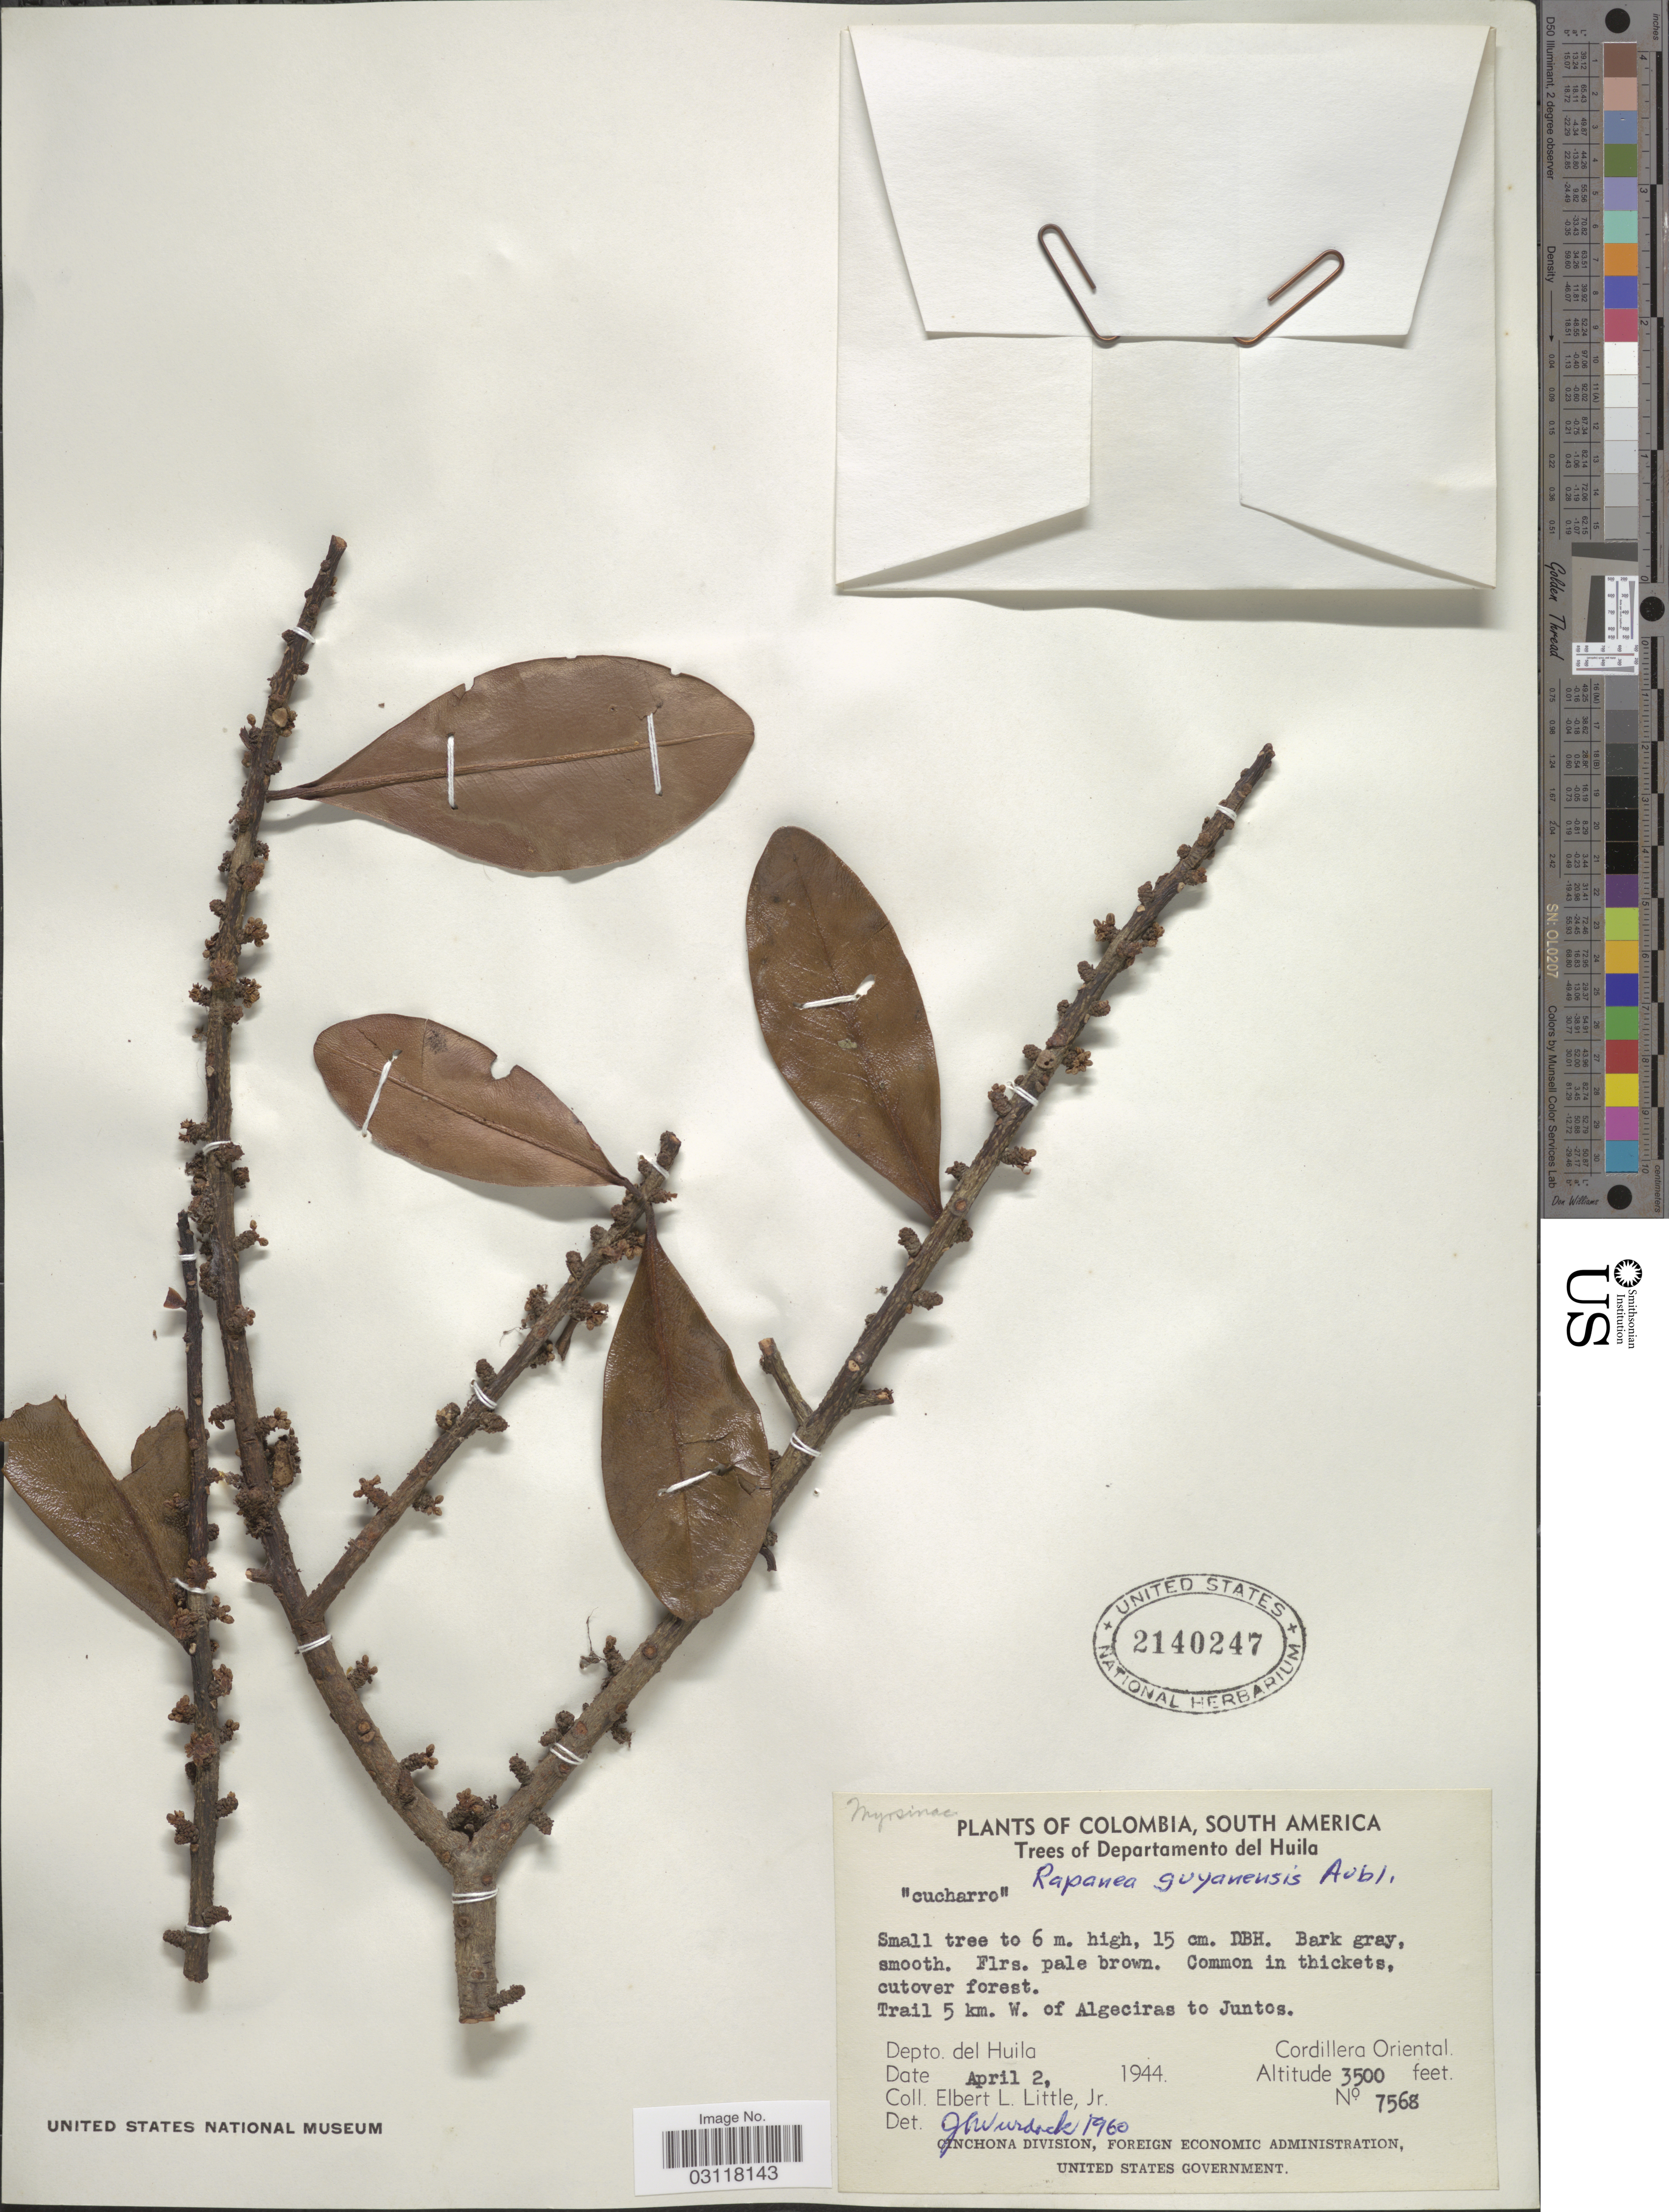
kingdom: Plantae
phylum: Tracheophyta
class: Magnoliopsida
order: Ericales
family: Primulaceae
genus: Rapanea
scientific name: Rapanea guianensis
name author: Aubl.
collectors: E. L. Little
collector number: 7568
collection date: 1944-04-02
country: Colombia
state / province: Huila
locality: South America. Departamento del Huila. Trail 5 km. W. of Algeciras to Juntos. Depto. del Huila. Cordillera Oriental.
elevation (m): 1067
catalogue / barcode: US 2140247